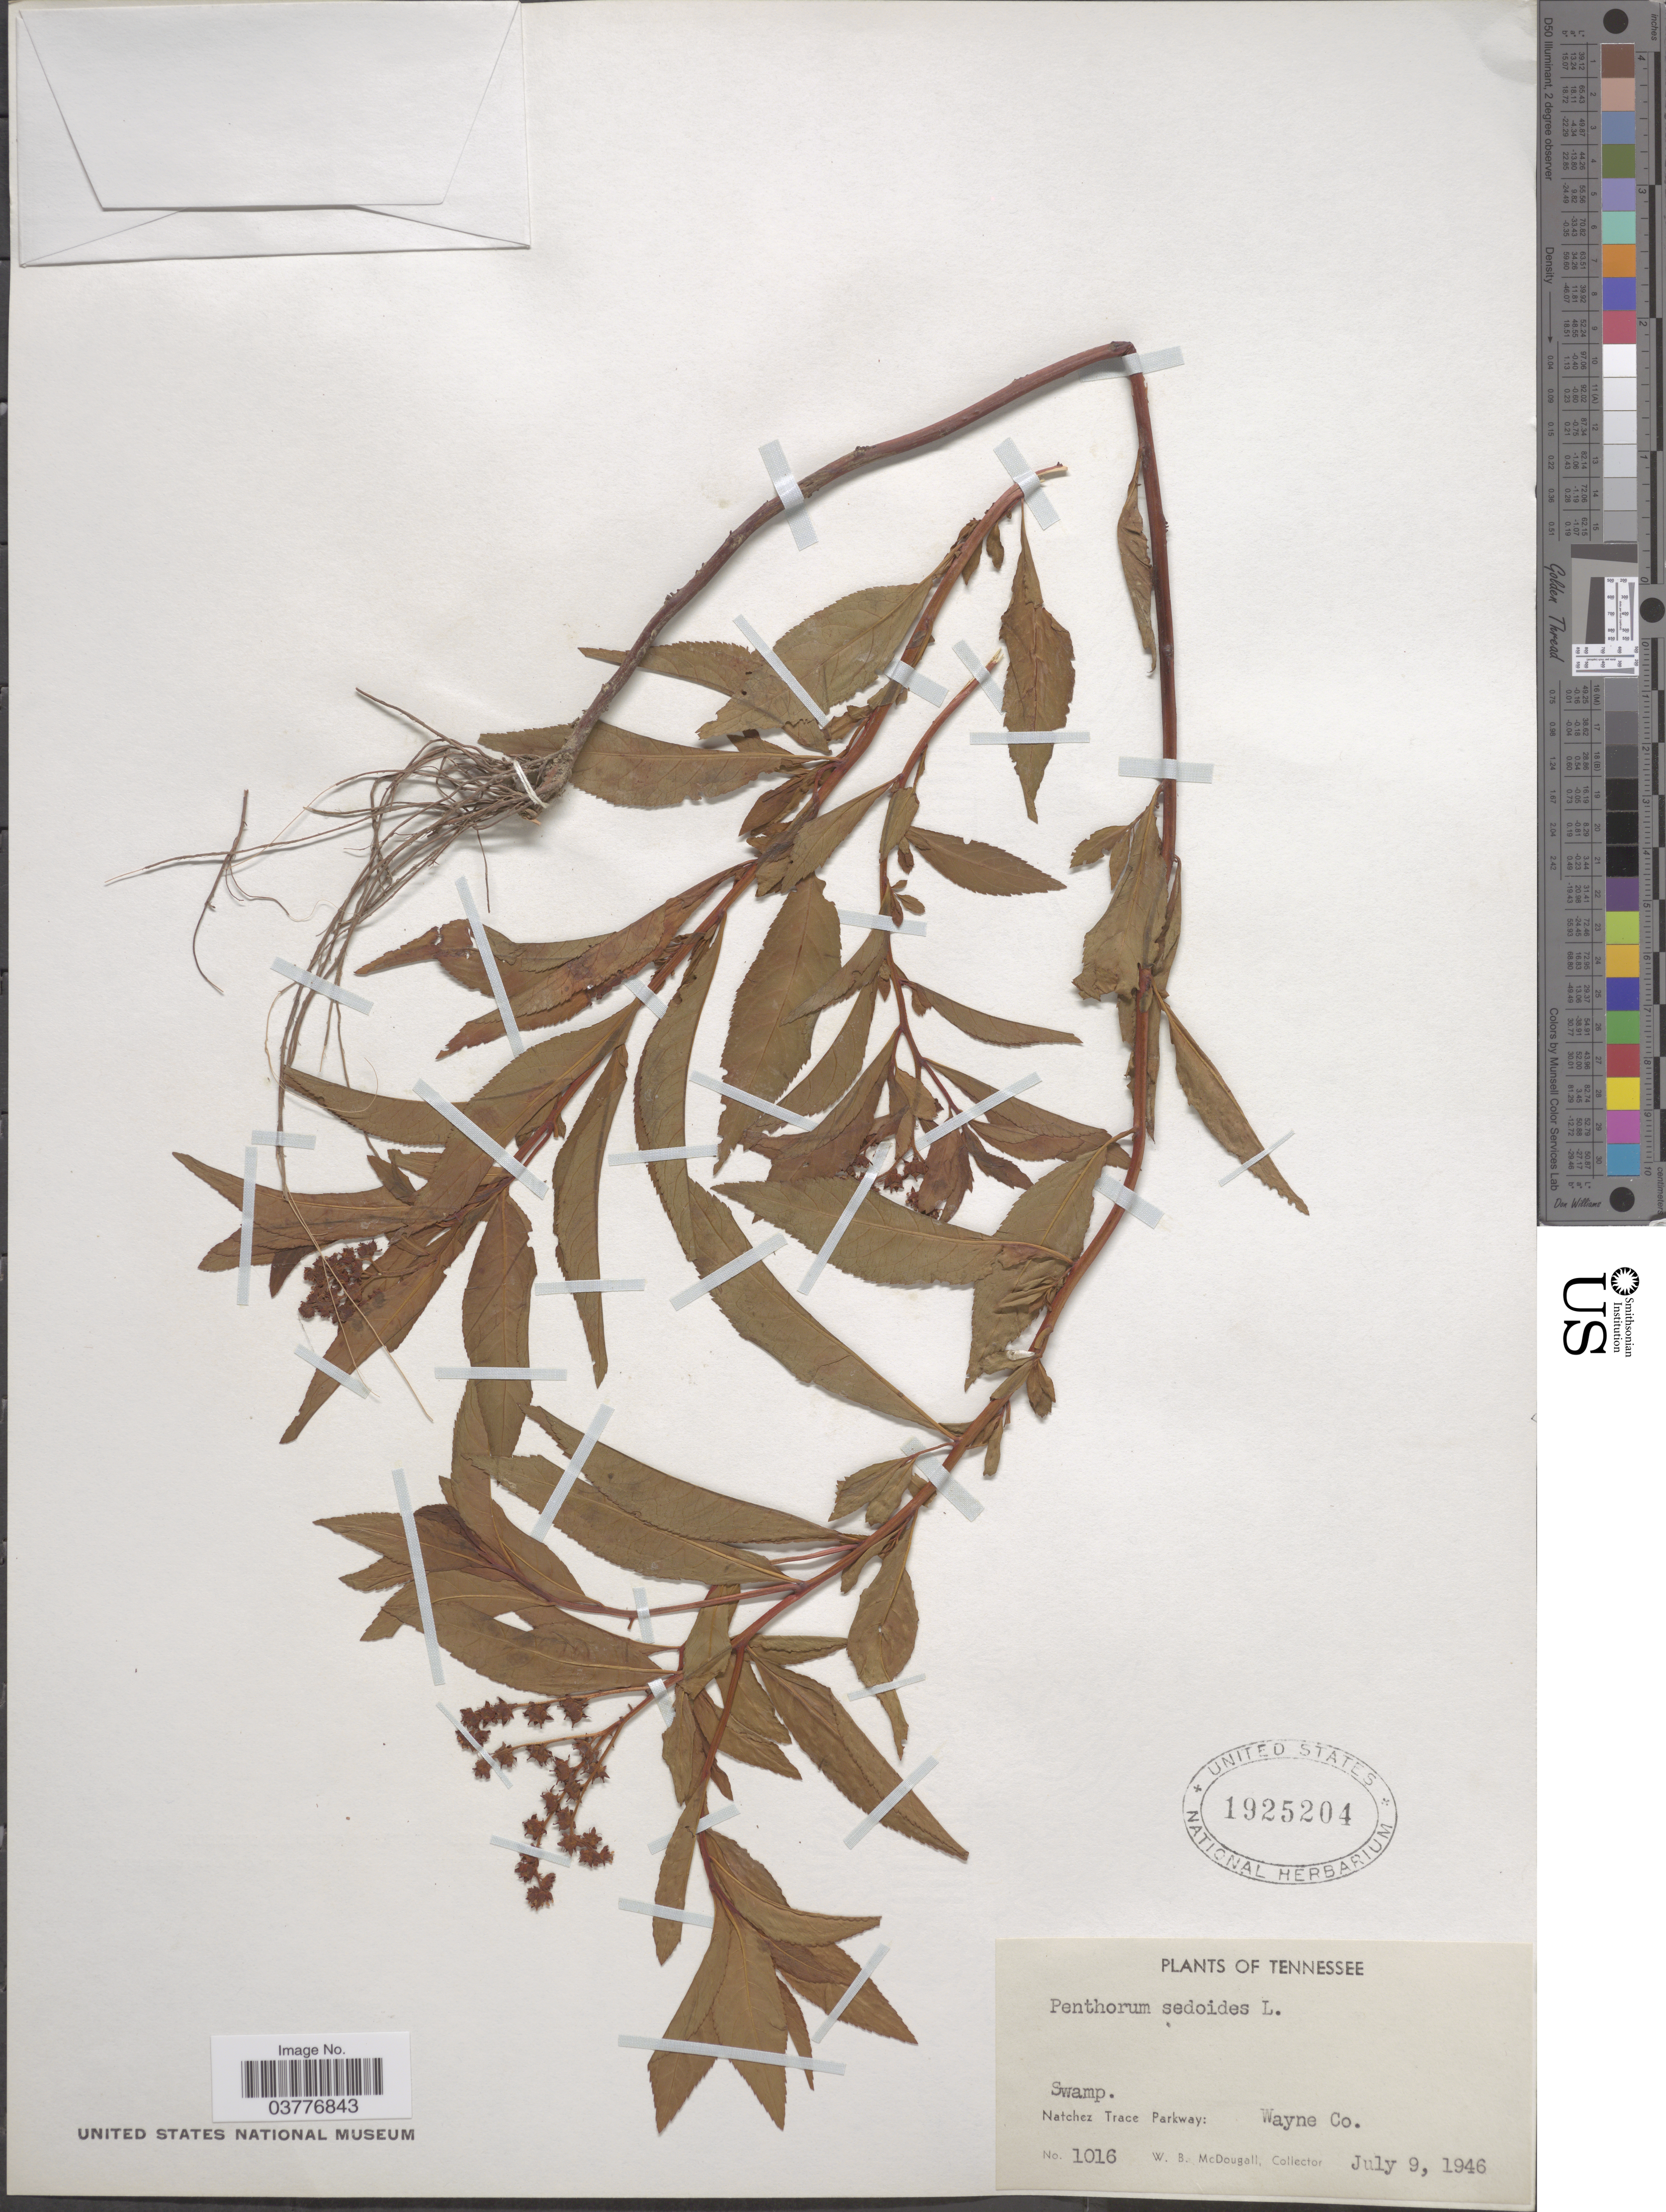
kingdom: Plantae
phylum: Tracheophyta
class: Magnoliopsida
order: Saxifragales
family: Penthoraceae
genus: Penthorum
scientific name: Penthorum sedoides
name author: L.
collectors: W. B. McDougall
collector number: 1016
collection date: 1946-07-09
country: United States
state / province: Tennessee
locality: Natchez Trace Parkway: Wayne Co.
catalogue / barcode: US 1925204